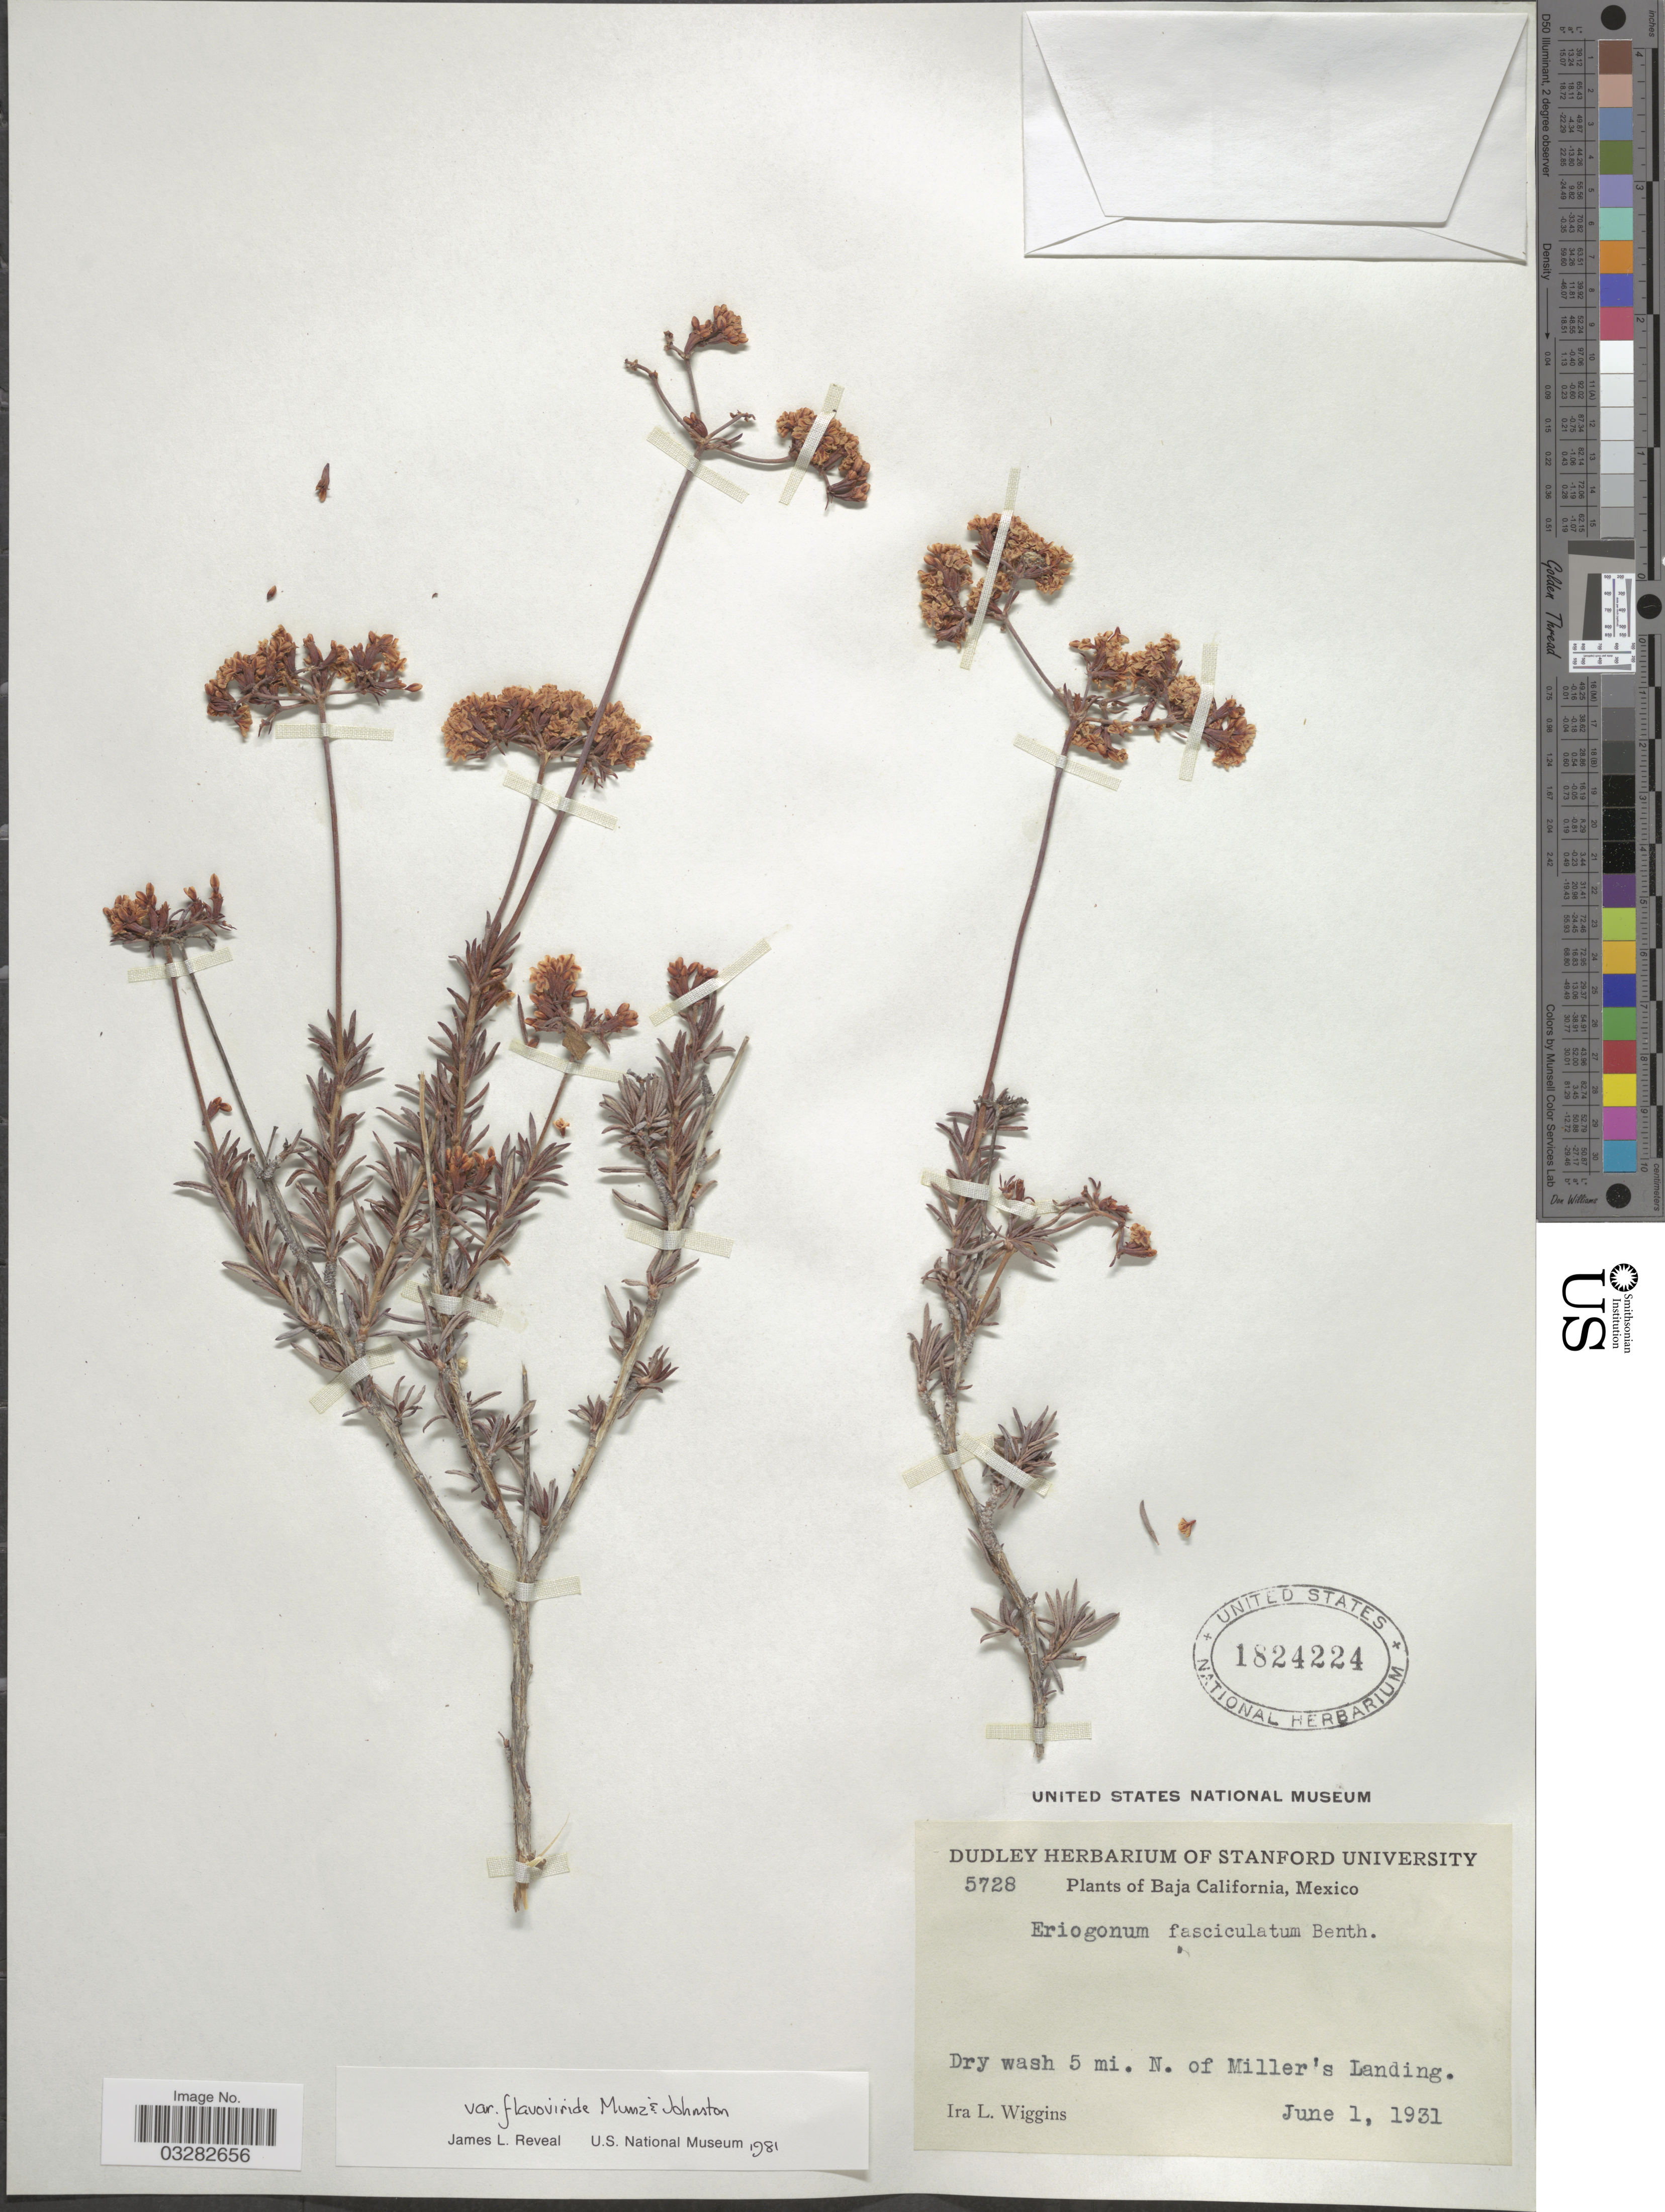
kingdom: Plantae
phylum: Tracheophyta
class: Magnoliopsida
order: Caryophyllales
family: Polygonaceae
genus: Eriogonum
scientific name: Eriogonum fasciculatum var. fasciculatum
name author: Benth.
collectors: I. L. Wiggins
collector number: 5728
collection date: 1931-06-01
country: Mexico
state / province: Baja California Norte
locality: Dry wash 5 mi. N. of Miller's Landing.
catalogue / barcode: US 1824224